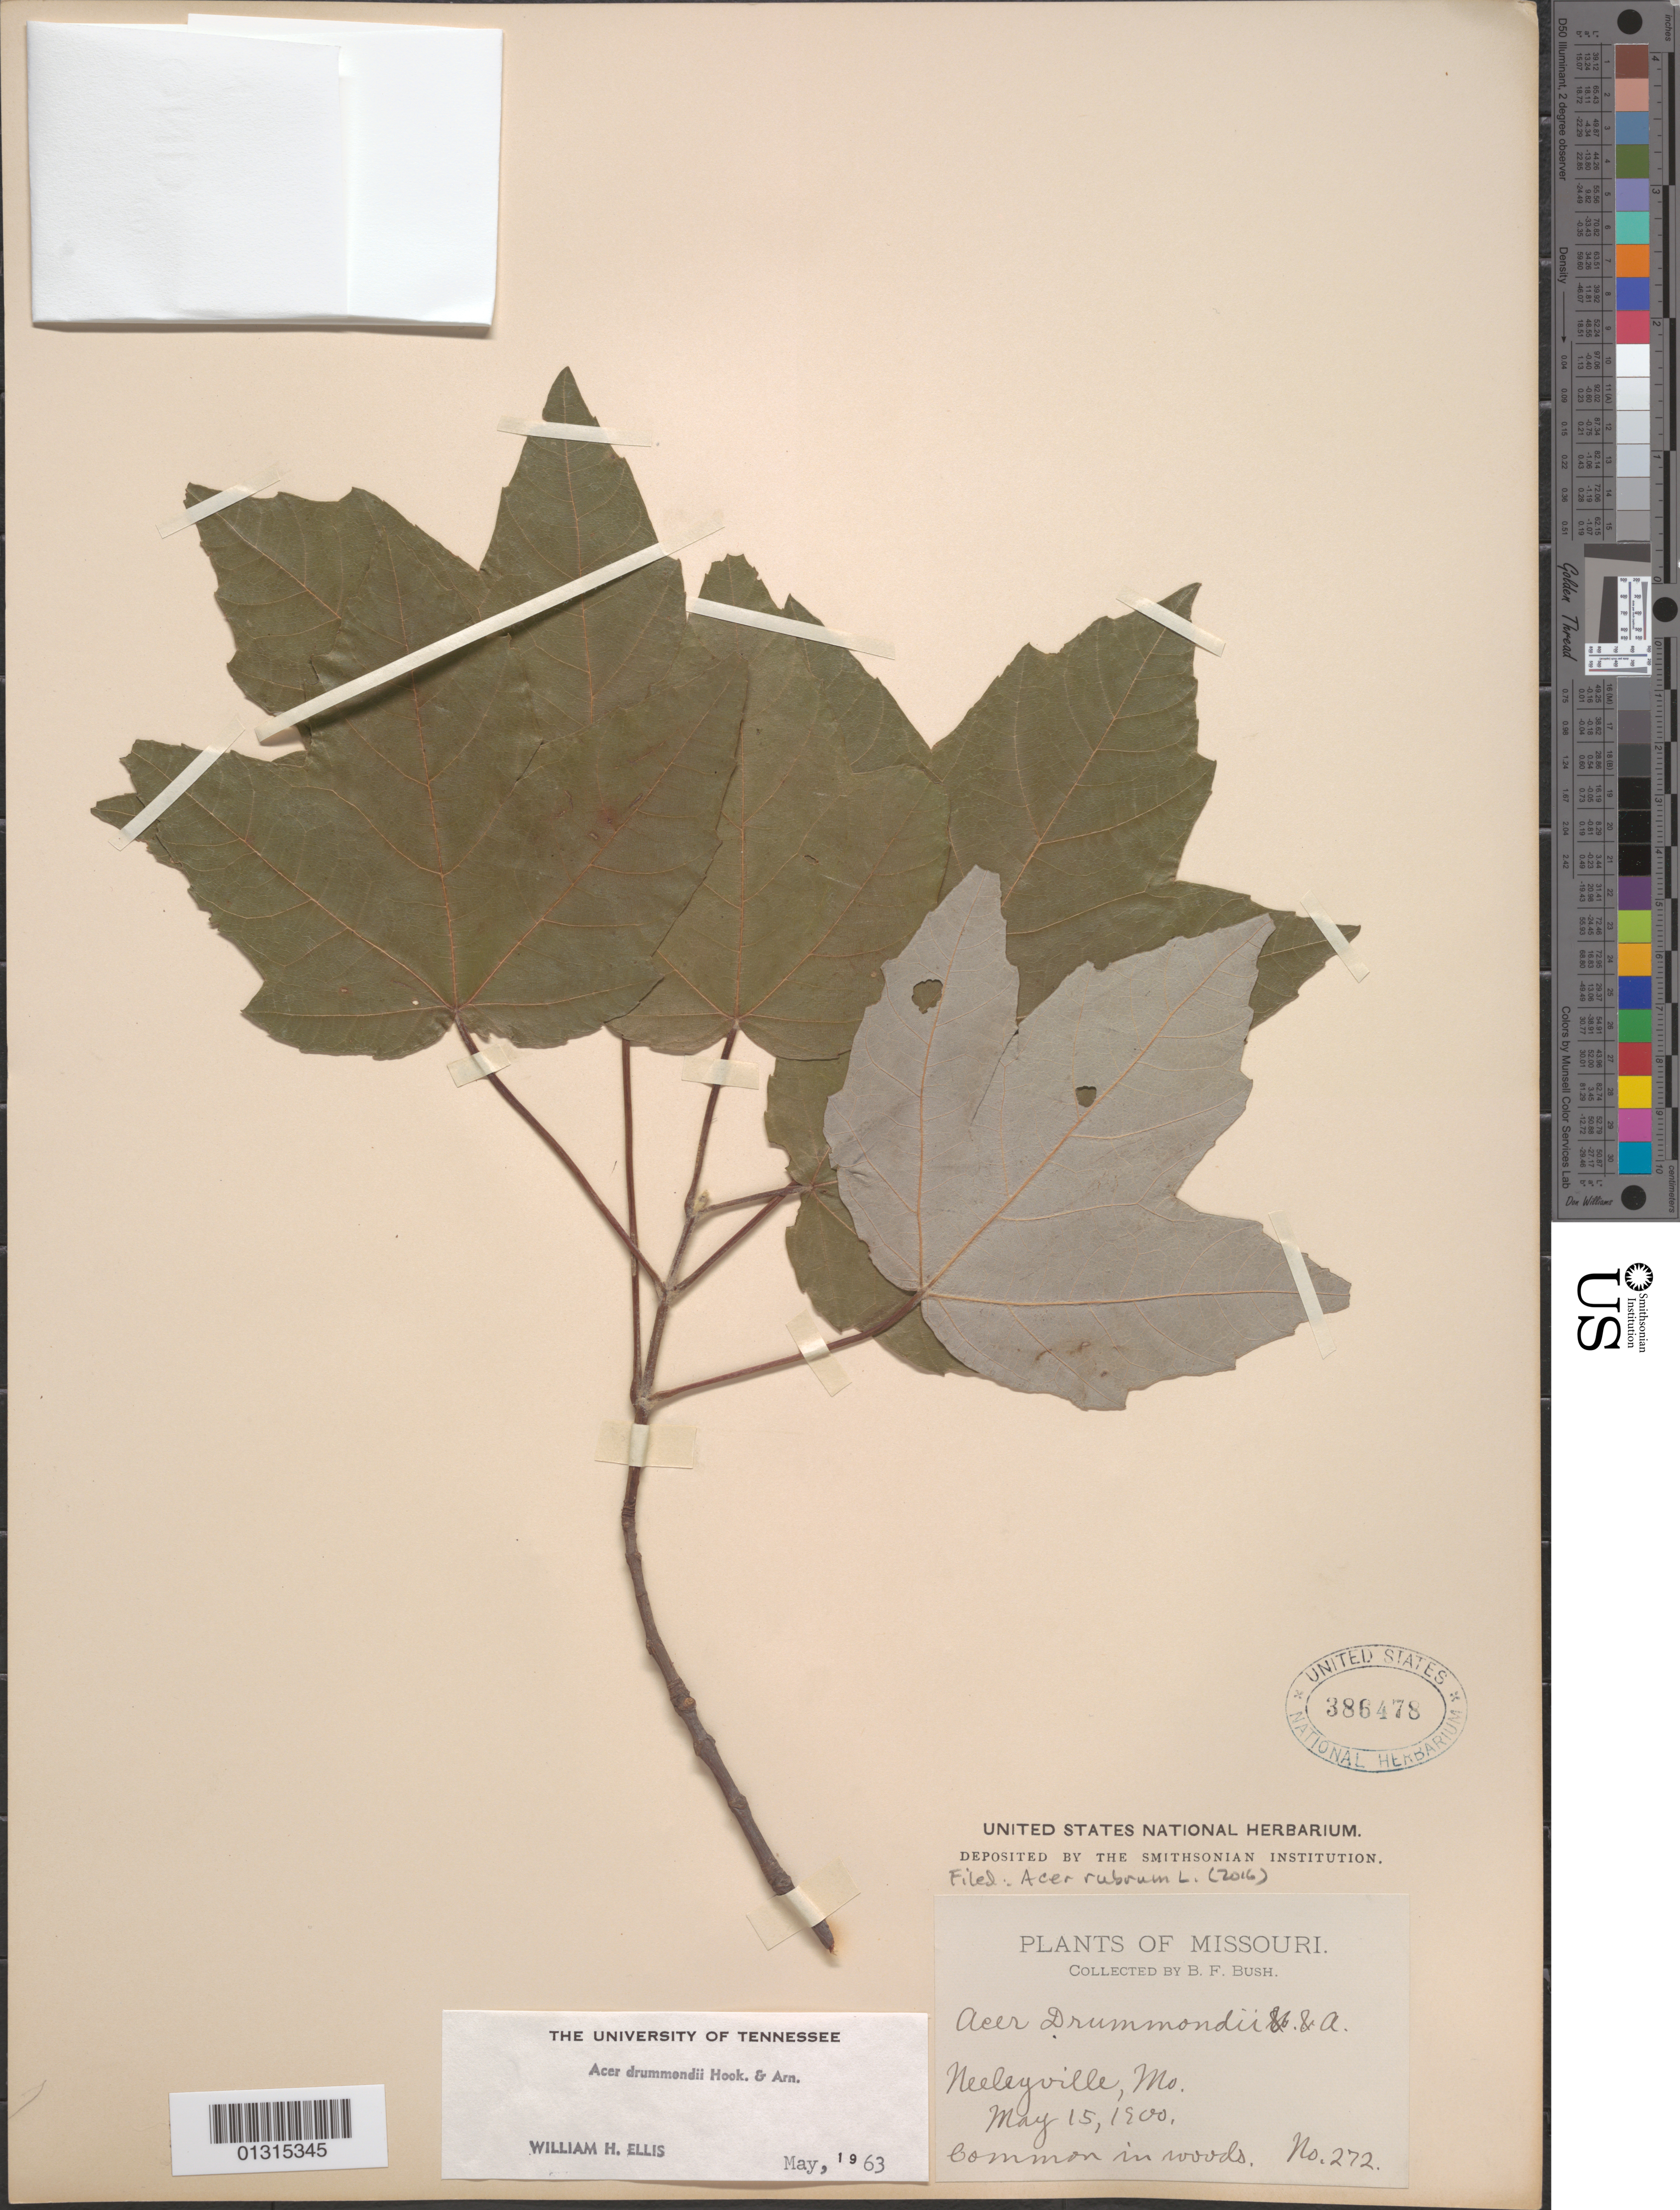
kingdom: Plantae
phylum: Tracheophyta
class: Magnoliopsida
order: Sapindales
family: Sapindaceae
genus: Acer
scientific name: Acer rubrum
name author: L.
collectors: B. F. Bush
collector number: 272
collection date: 1900-05-15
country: United States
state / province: Missouri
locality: Neeleyville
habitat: Common in woods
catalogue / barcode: US 386478